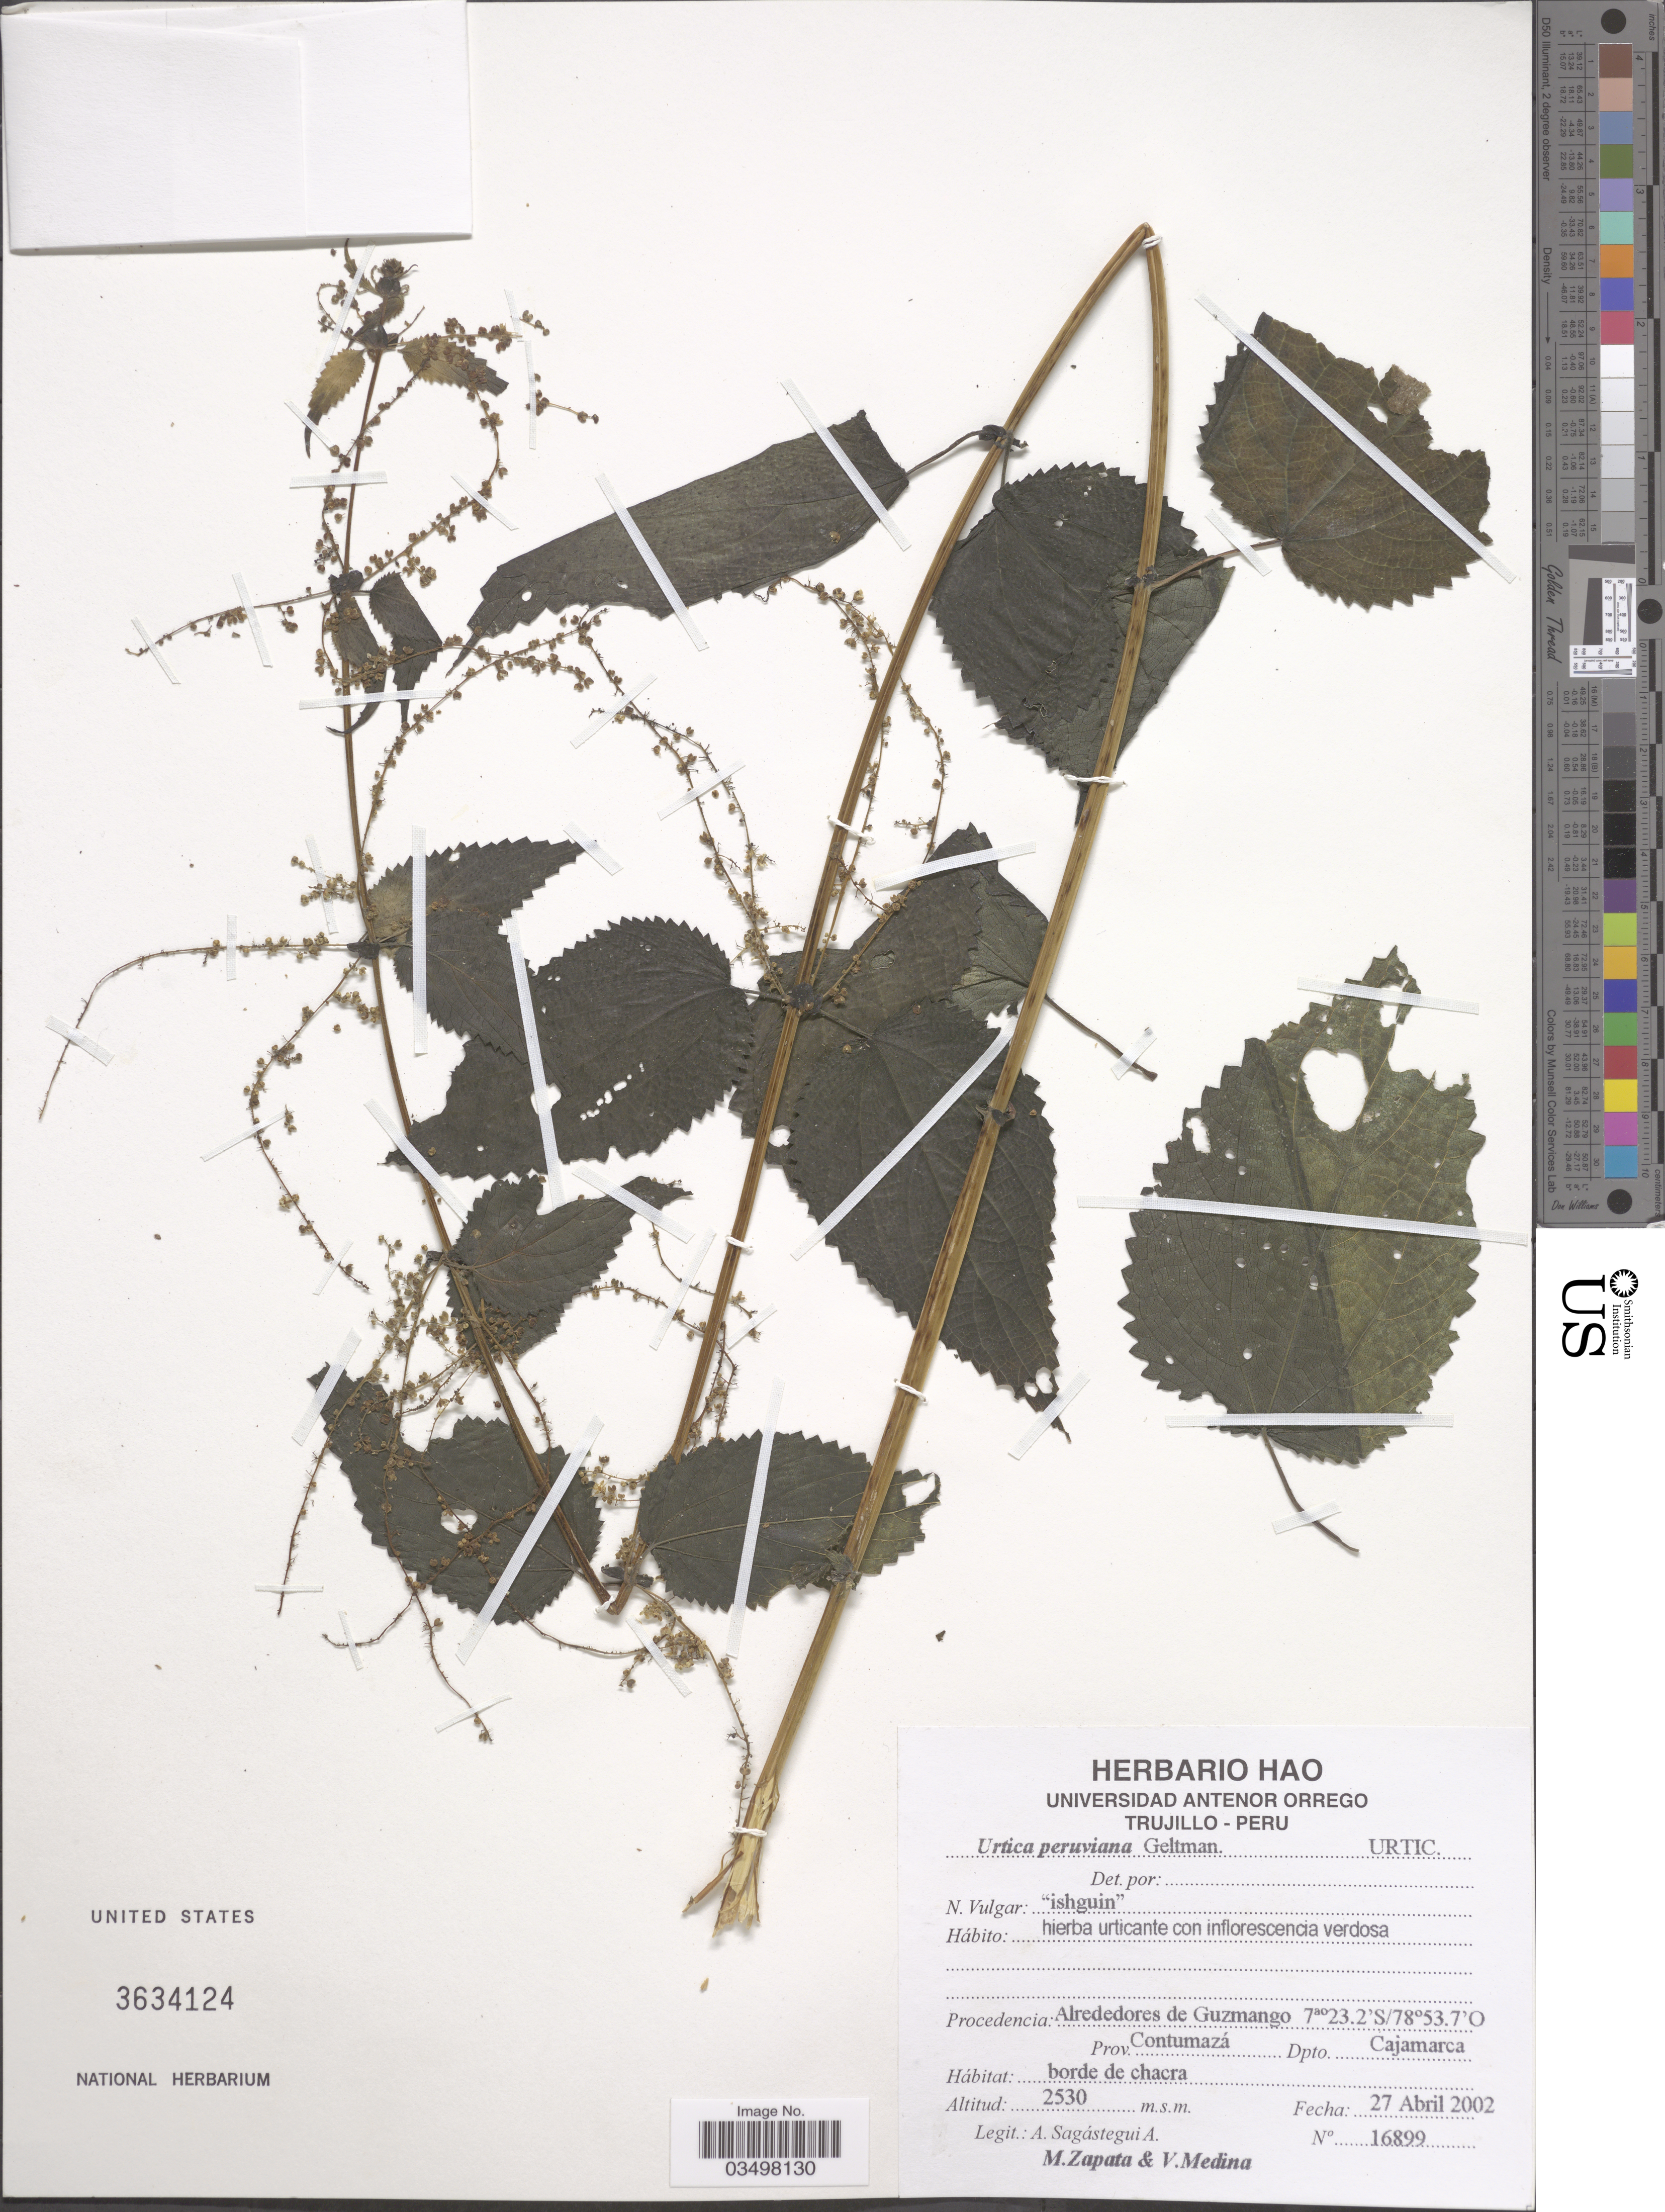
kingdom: Plantae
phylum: Tracheophyta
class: Magnoliopsida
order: Rosales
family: Urticaceae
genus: Urtica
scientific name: Urtica peruviana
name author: Geltman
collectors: A. Sagástegui A.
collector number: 16899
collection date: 2002-04-27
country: Peru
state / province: Cajamarca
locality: Procedencia: Alrededores de Guzmango, Prov. Contumazá, Dpto. Cajamarca.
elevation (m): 2530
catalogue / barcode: US 3634124